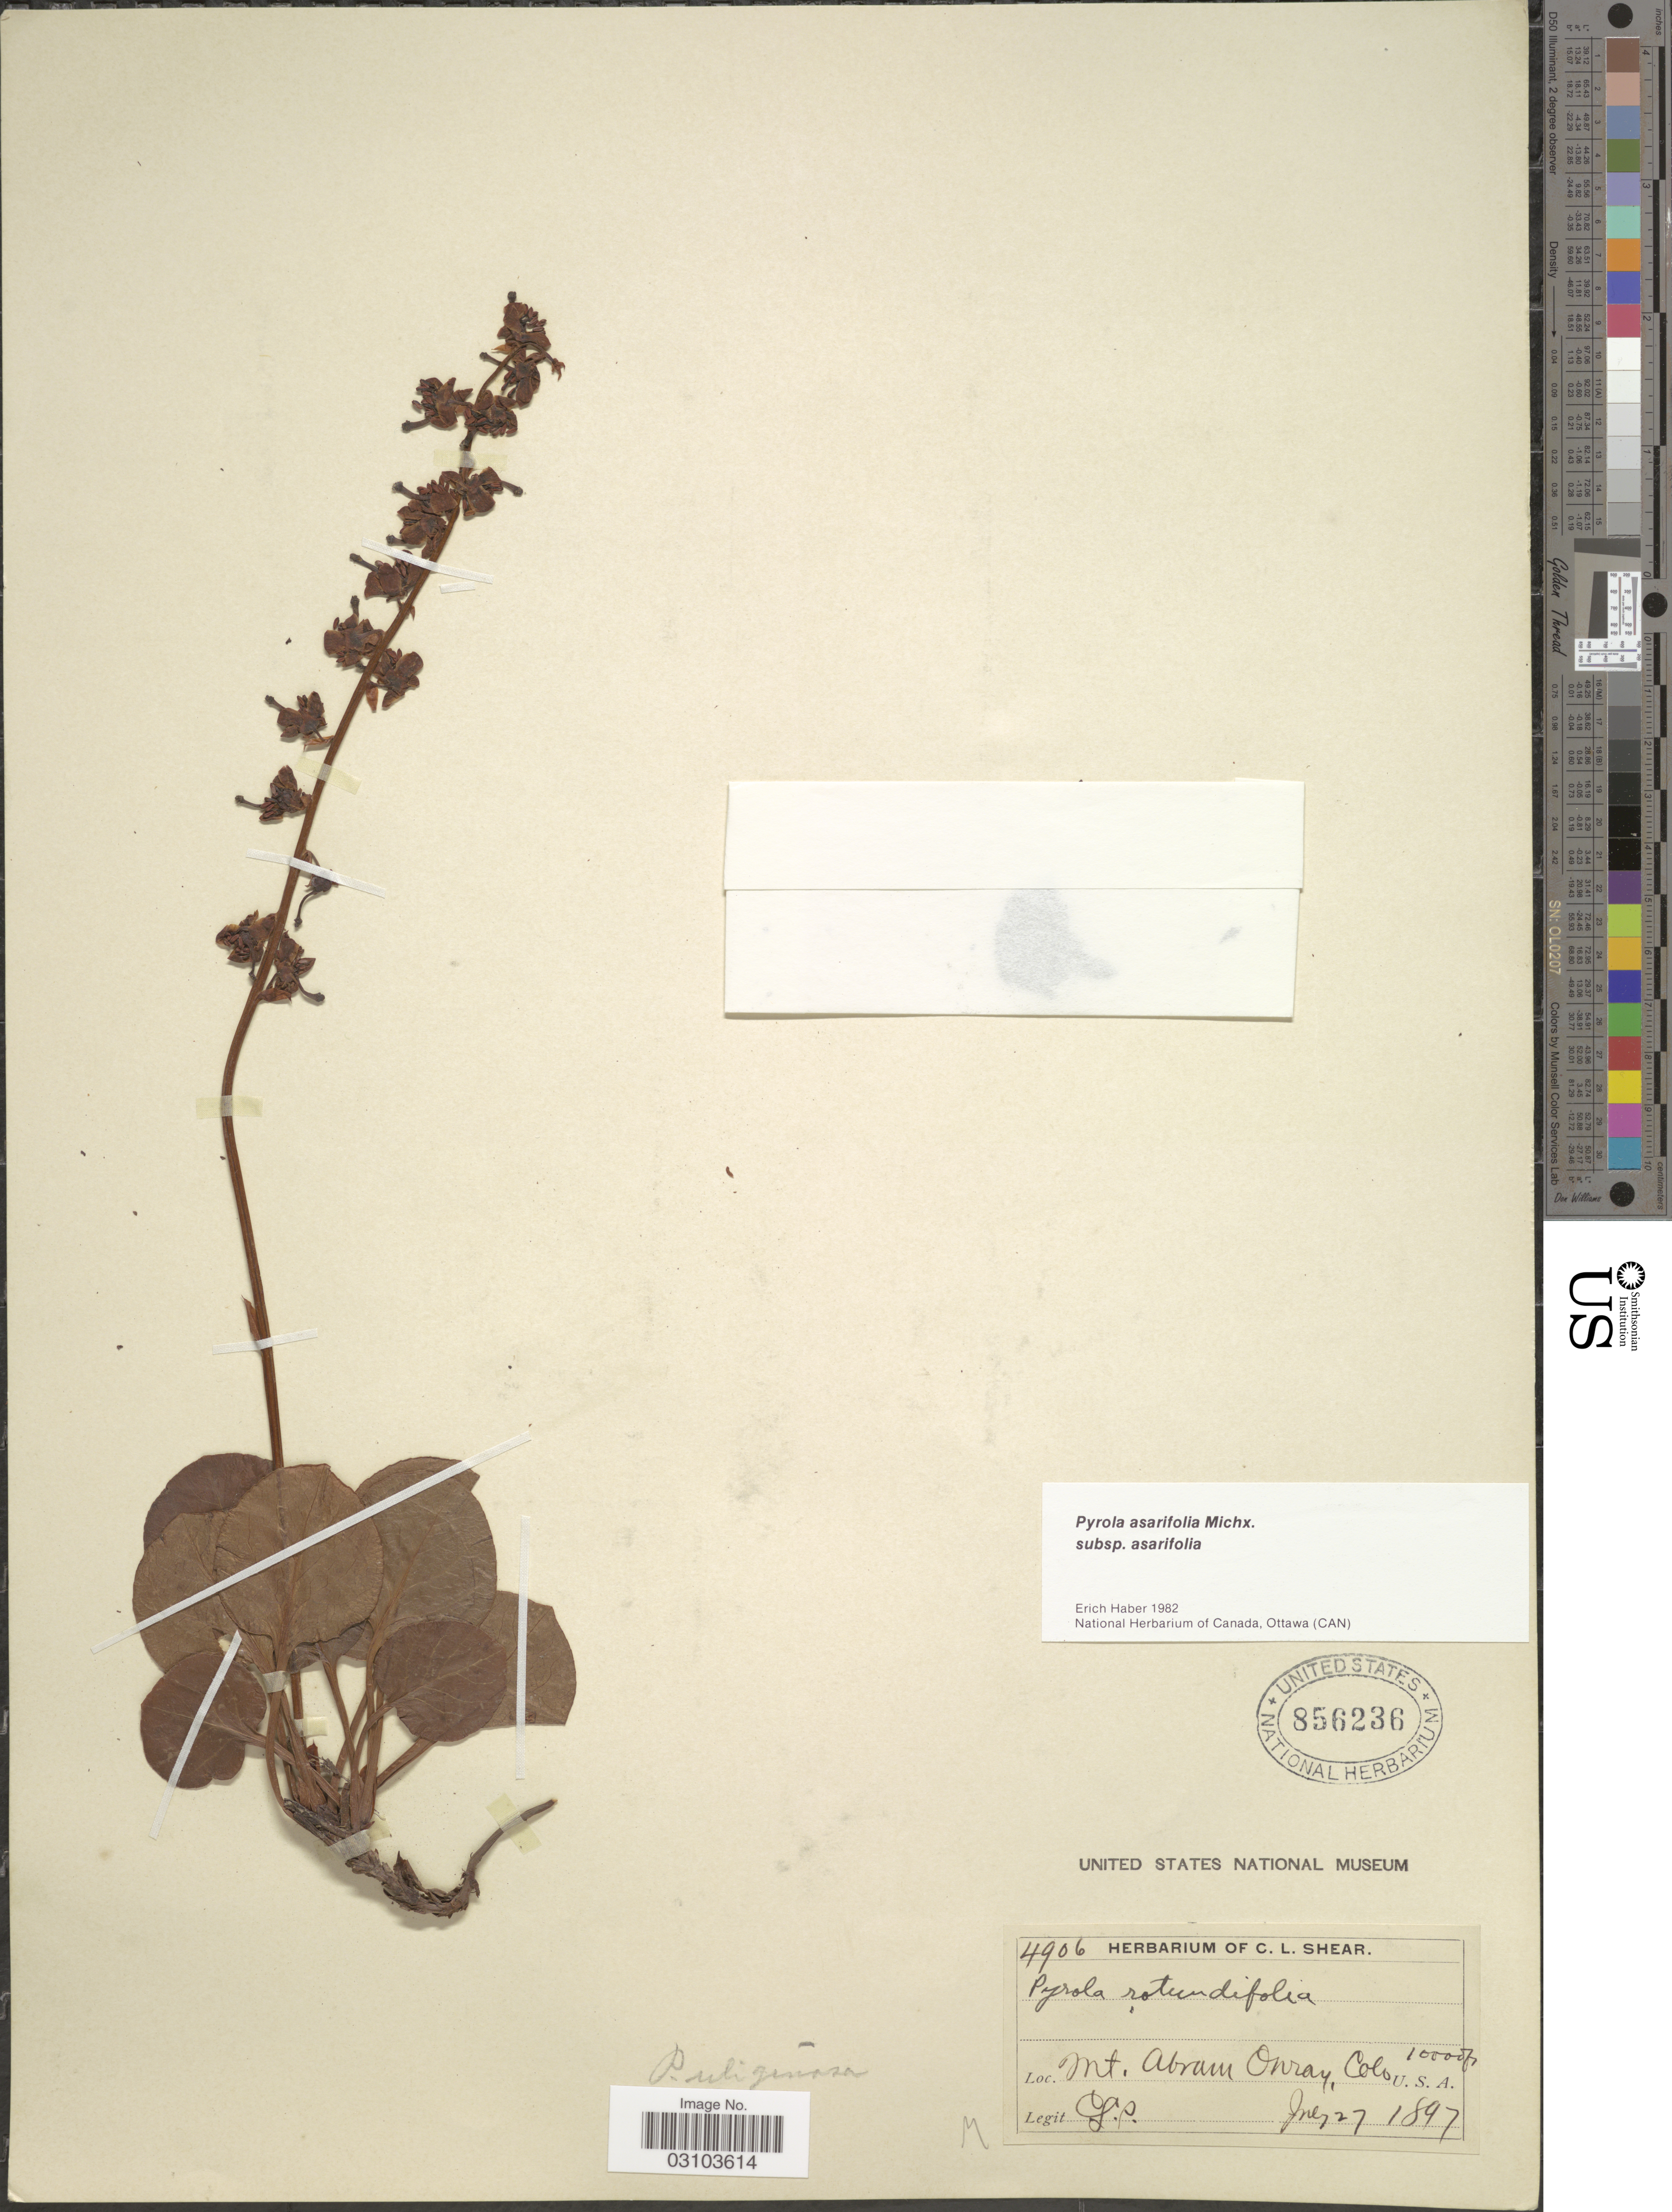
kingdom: Plantae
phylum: Tracheophyta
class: Magnoliopsida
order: Ericales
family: Ericaceae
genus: Pyrola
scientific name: Pyrola asarifolia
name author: Michx.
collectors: C. L. Shear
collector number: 4906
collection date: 1897-07-27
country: United States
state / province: Colorado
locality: Mt. Abram, Ouray.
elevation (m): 3048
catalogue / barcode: US 856236